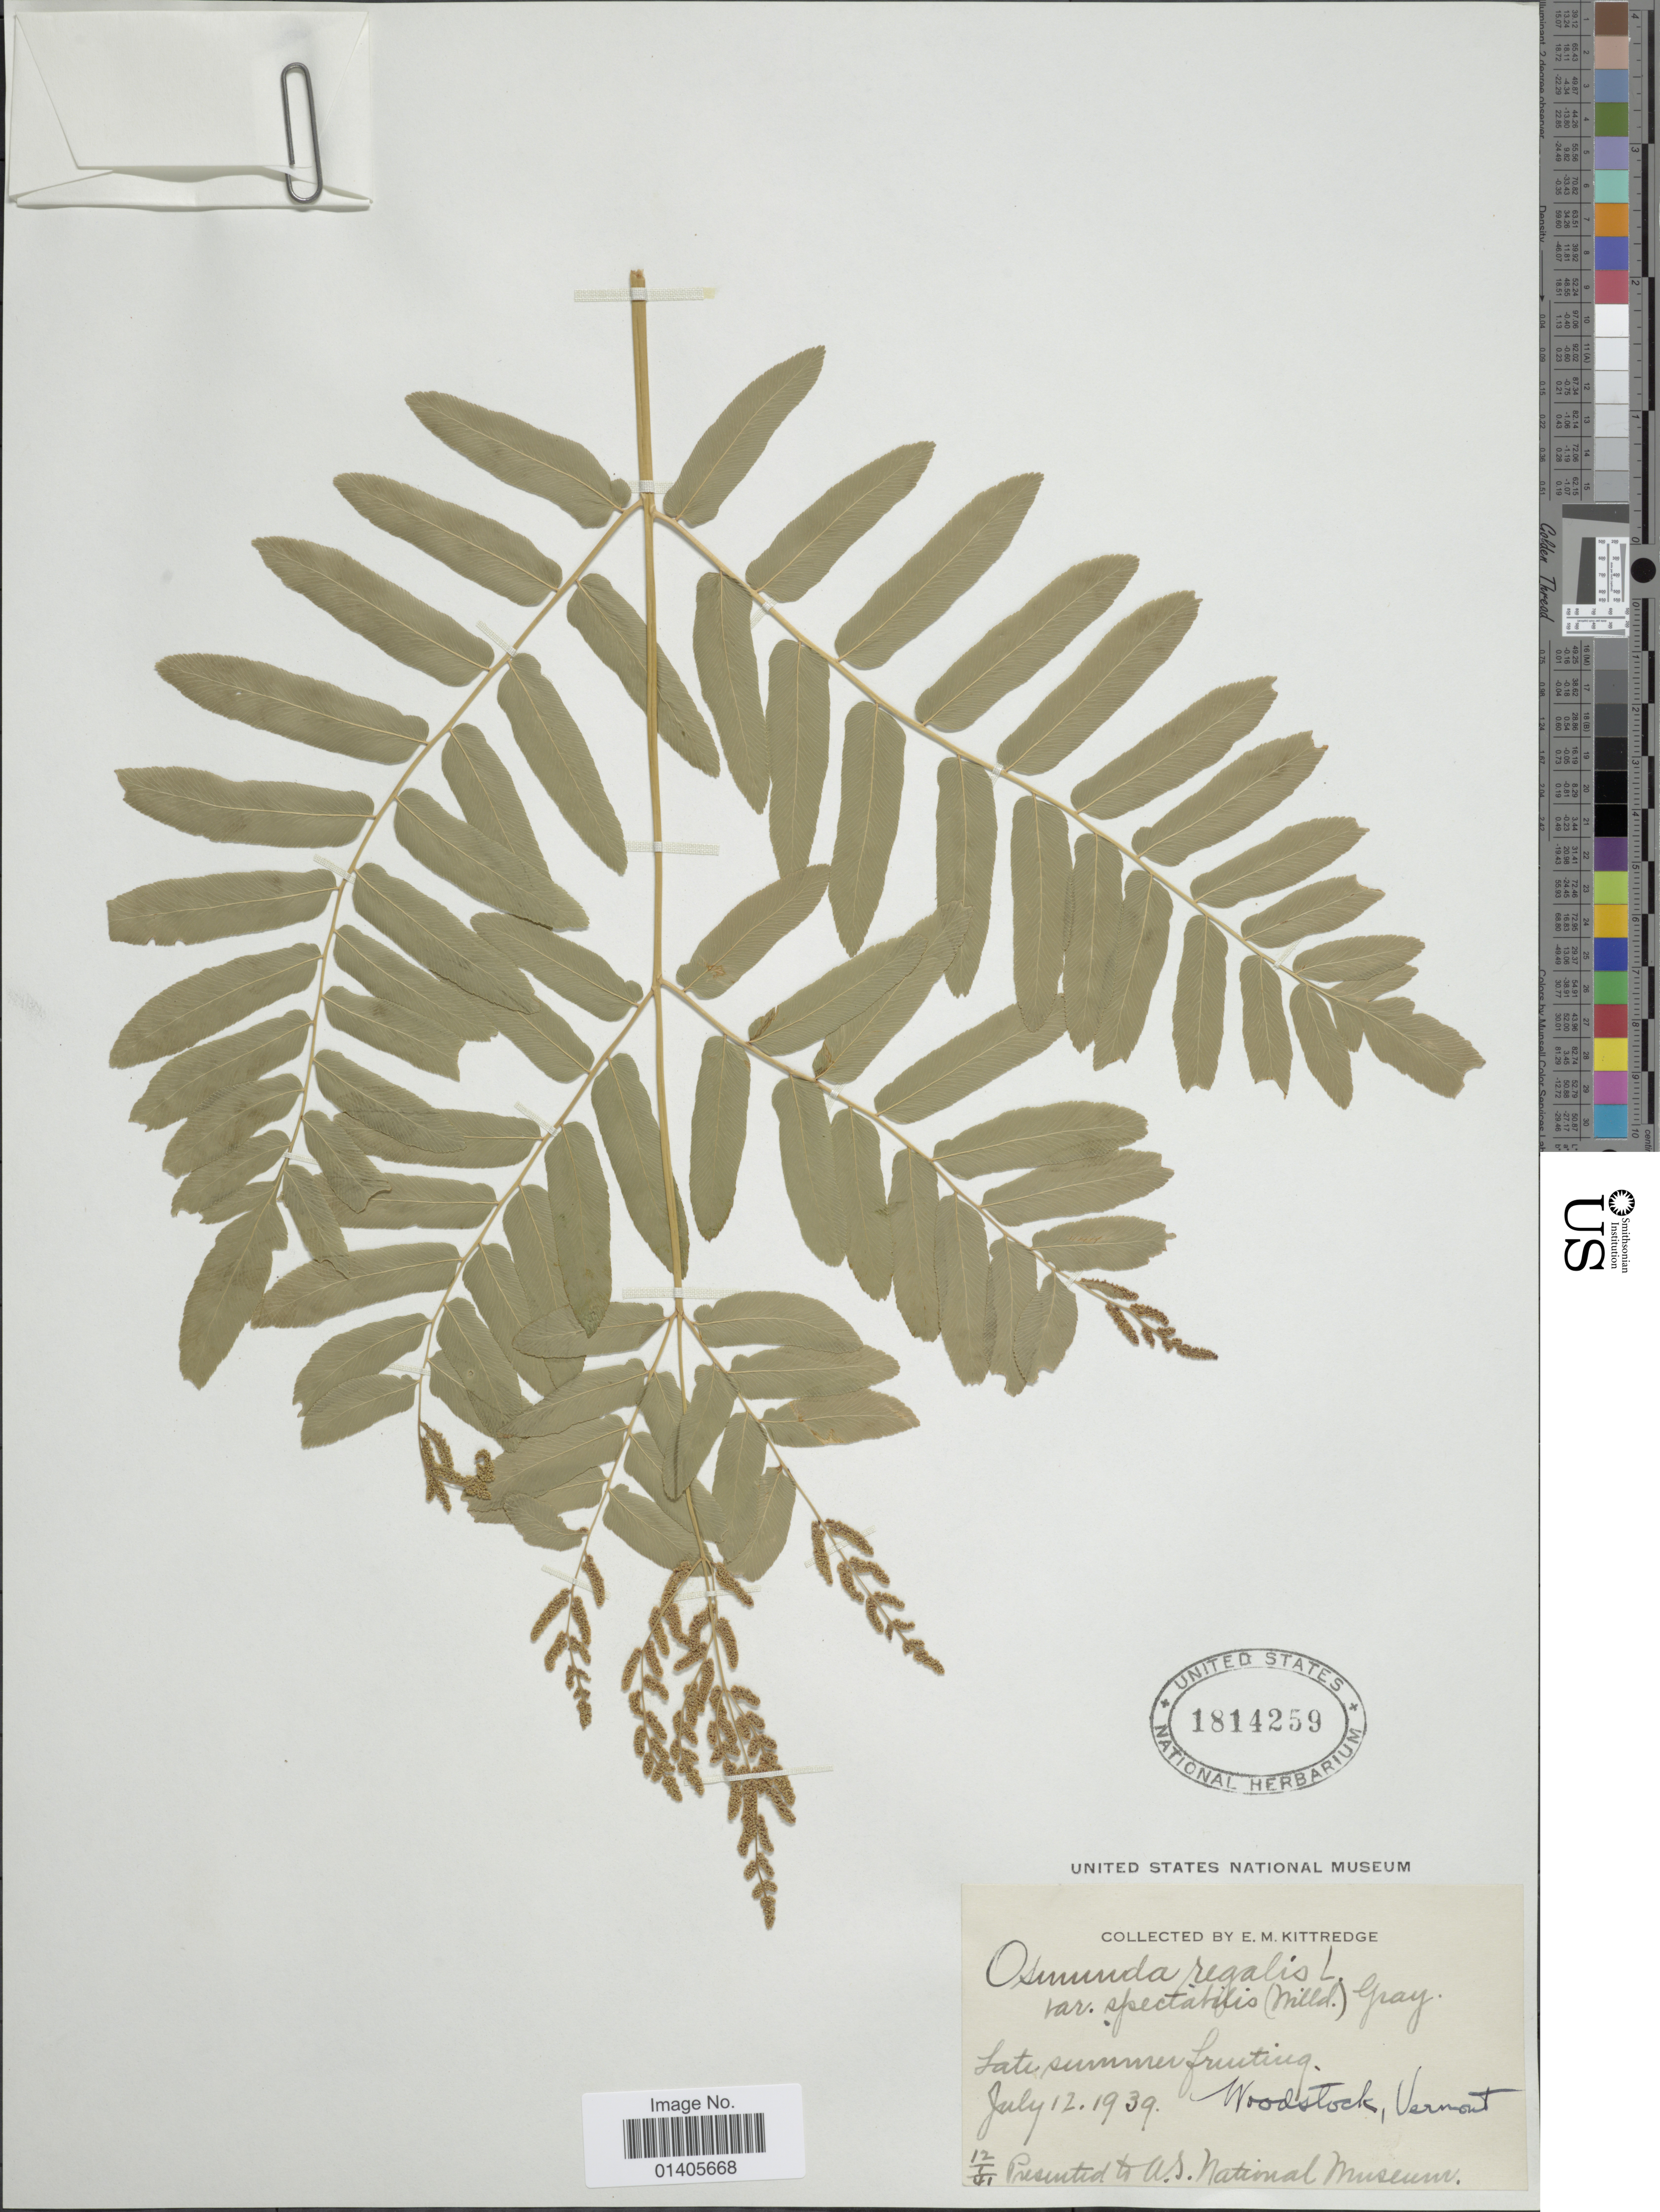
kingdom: Plantae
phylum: Tracheophyta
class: Polypodiopsida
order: Osmundales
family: Osmundaceae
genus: Osmunda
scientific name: Osmunda regalis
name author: L.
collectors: E. Kittridge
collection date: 1939-07-12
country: United States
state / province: Vermont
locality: Woodstock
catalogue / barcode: US 1814259